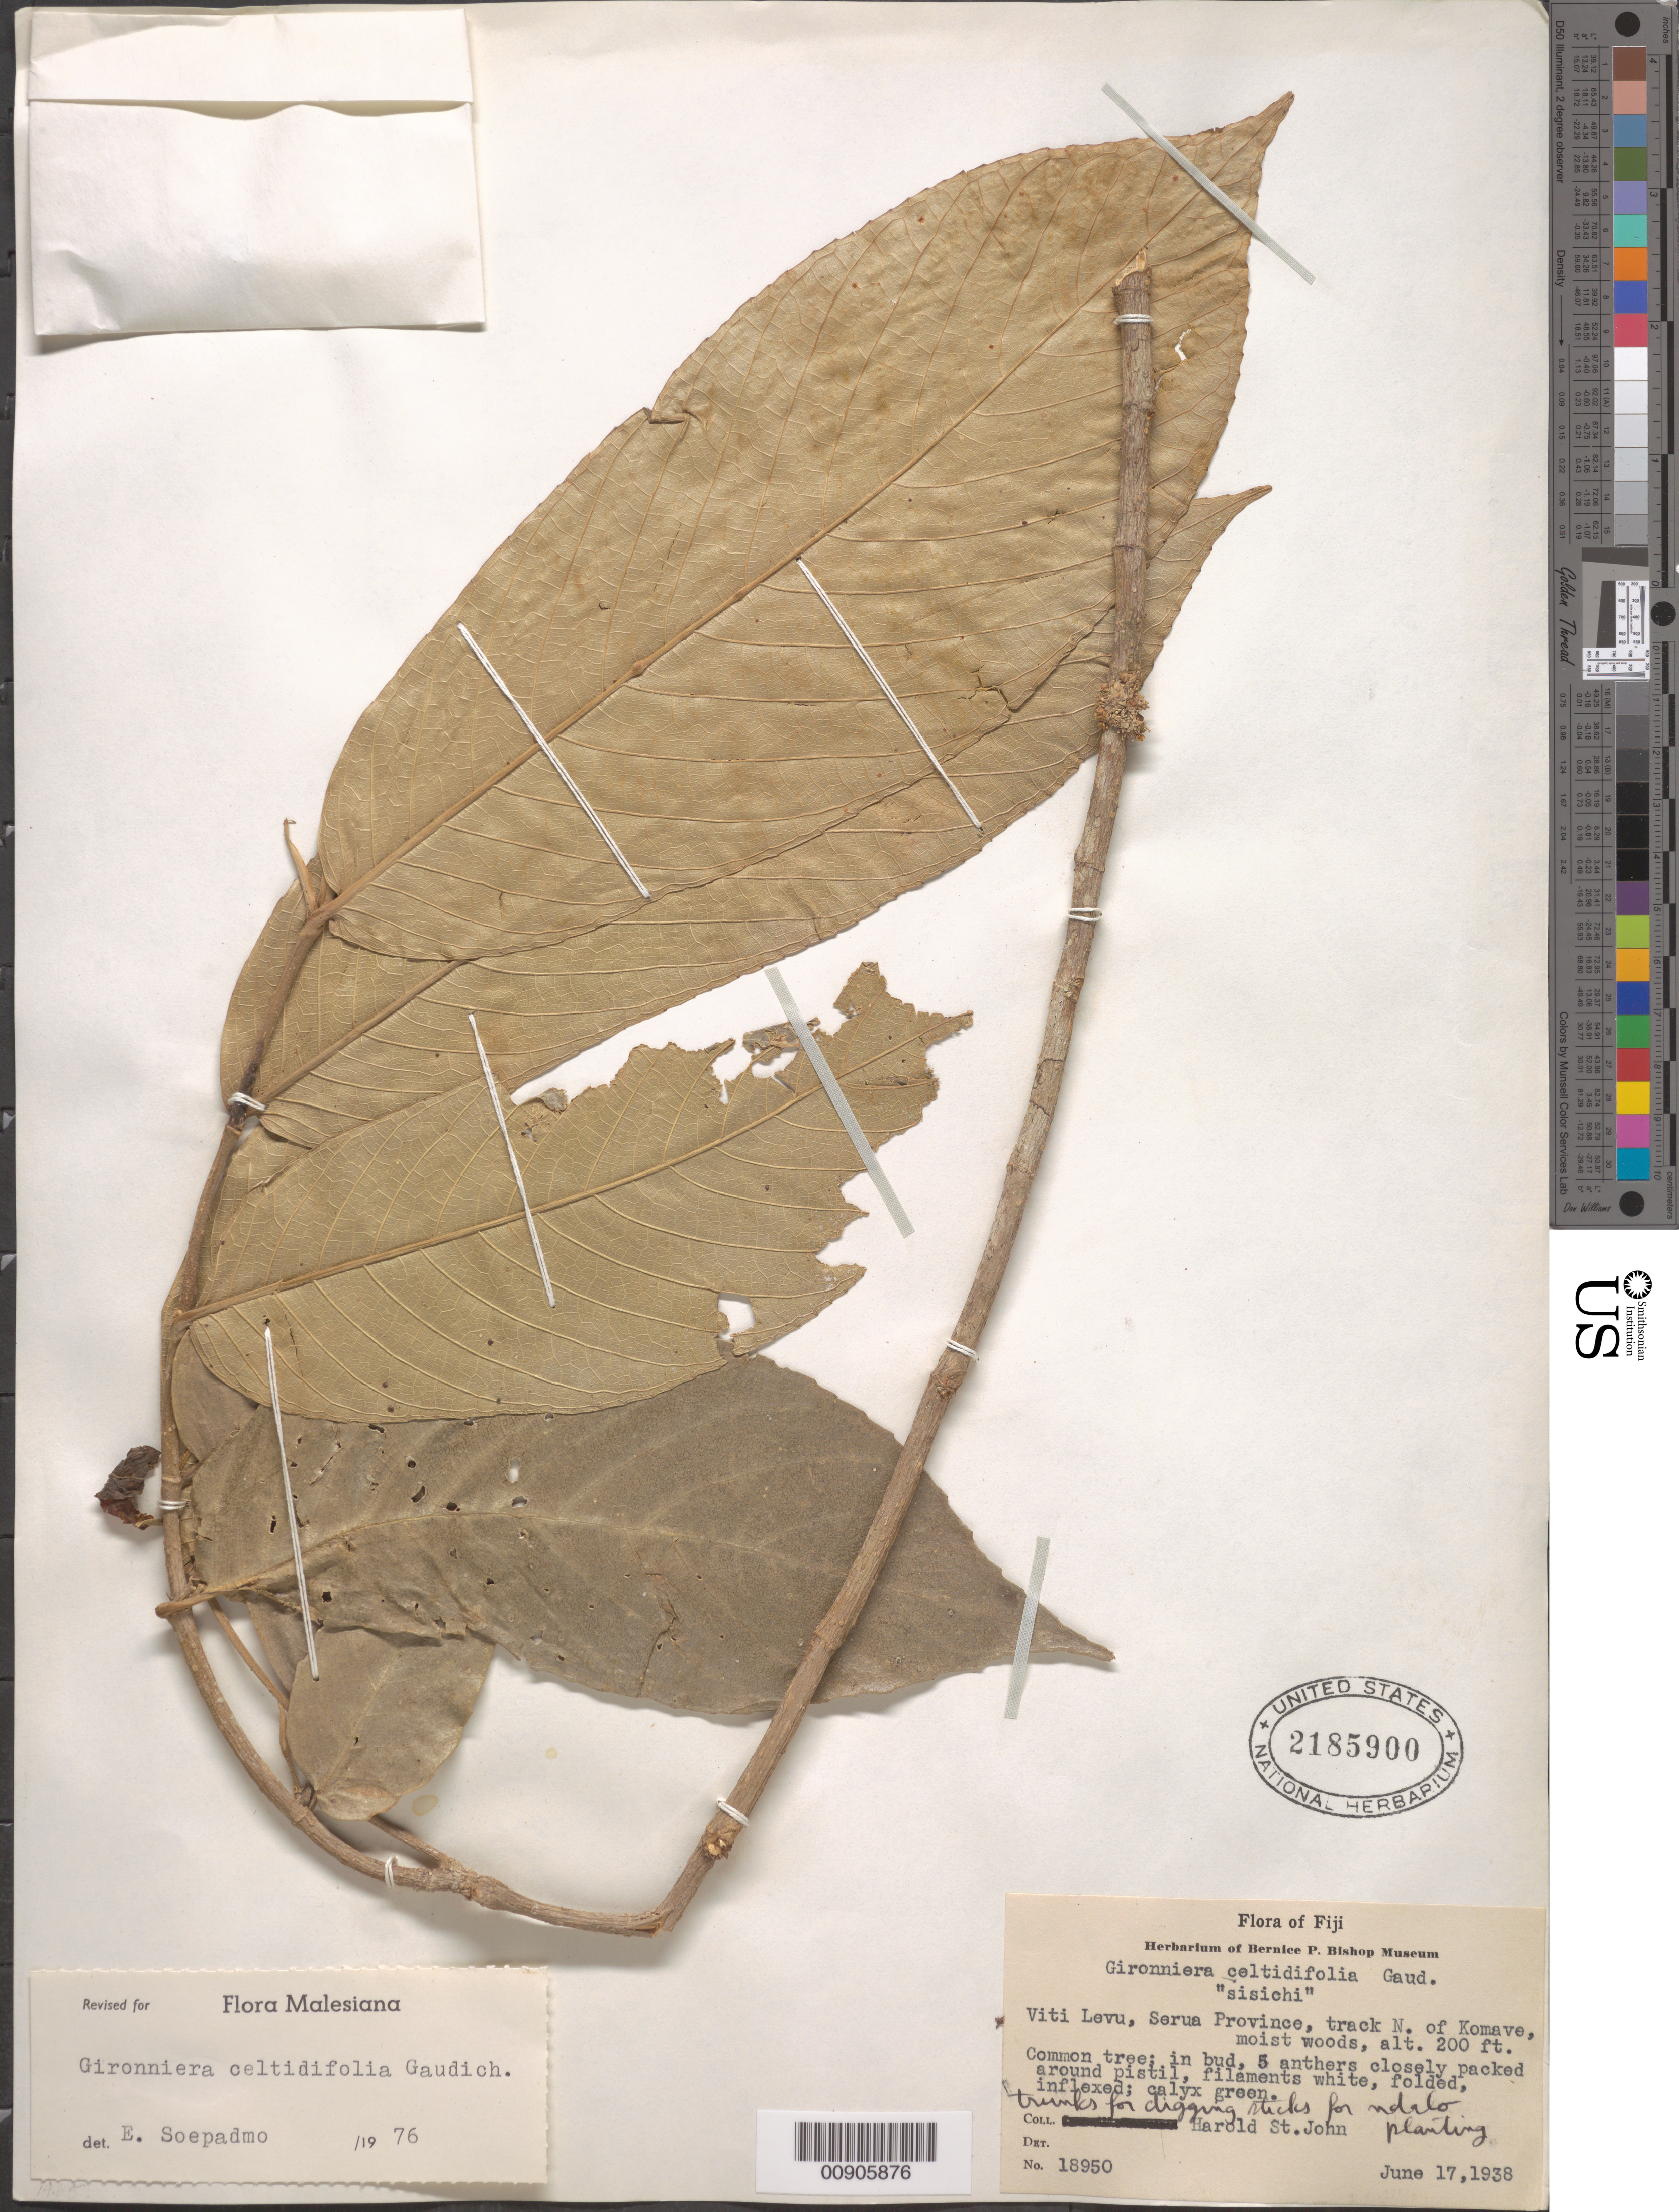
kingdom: Plantae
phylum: Tracheophyta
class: Magnoliopsida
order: Rosales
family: Cannabaceae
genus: Gironniera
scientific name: Gironniera celtidifolia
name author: Gaudich.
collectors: H. St. John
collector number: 18950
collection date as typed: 17 Jun 1938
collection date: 1938-06-17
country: Fiji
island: Vanua Levu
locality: Serua Province, track N. of Komave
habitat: moist woods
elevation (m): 61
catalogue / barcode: US 2185900